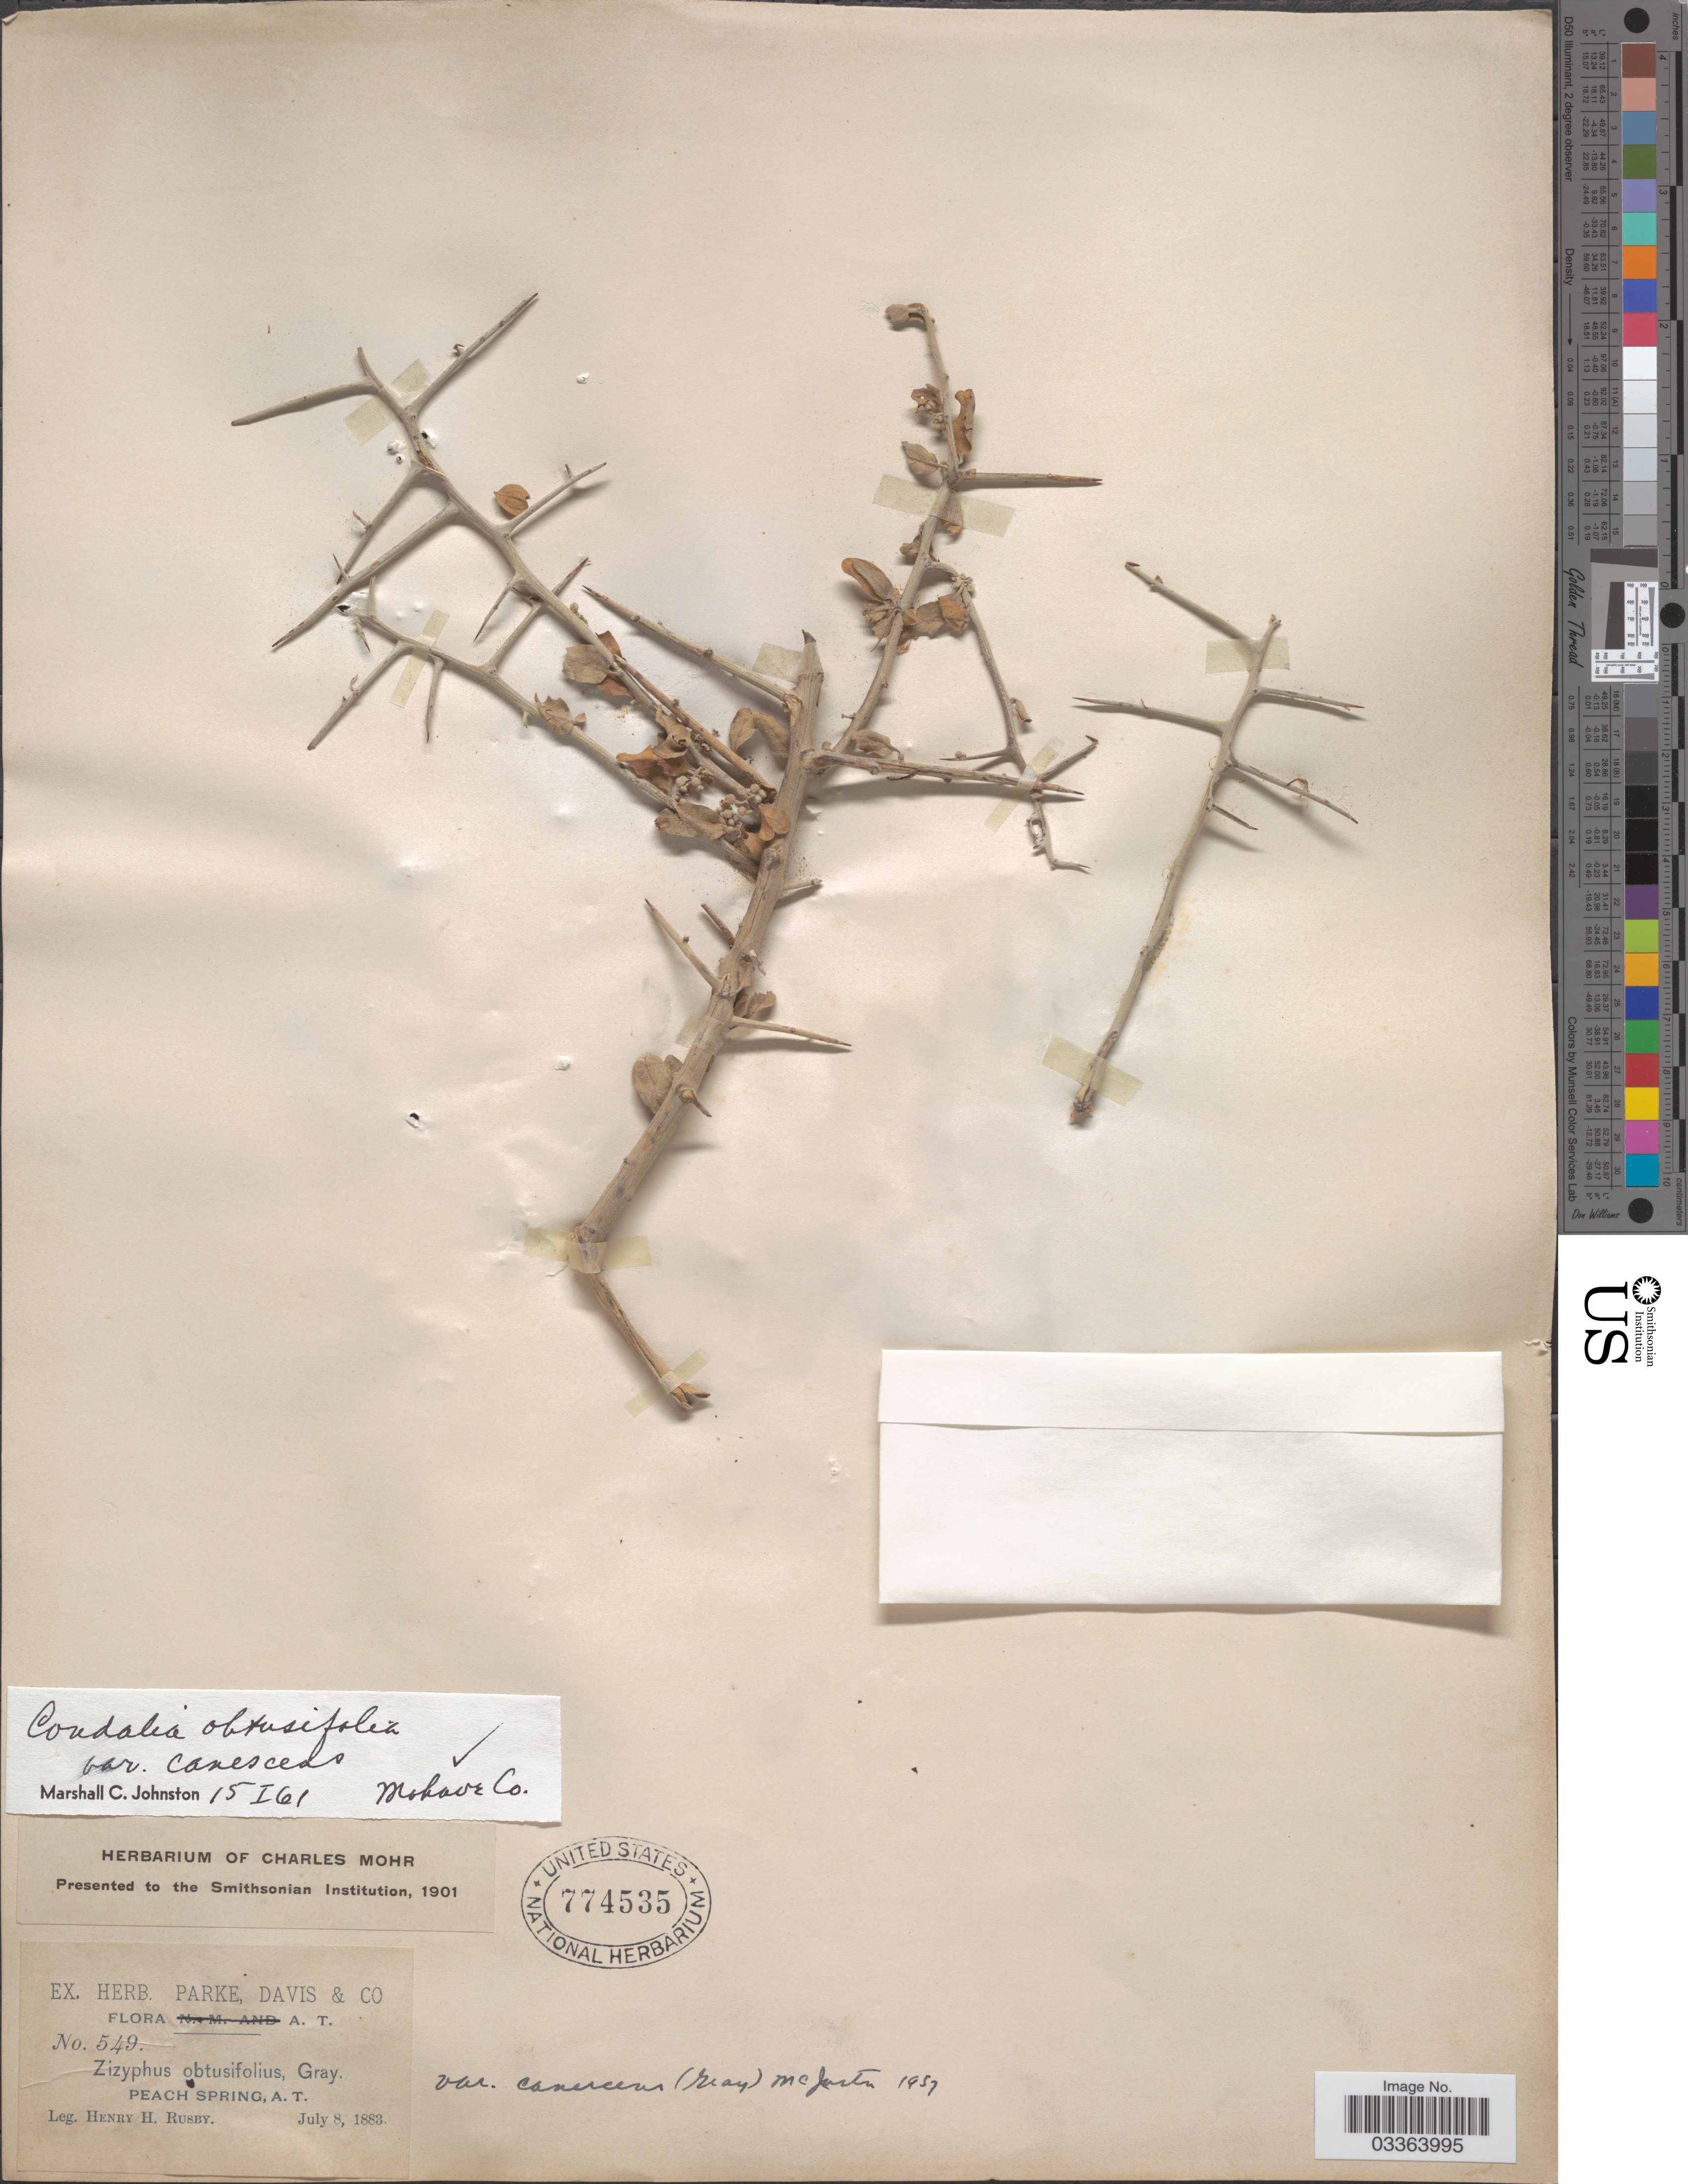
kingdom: Plantae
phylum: Tracheophyta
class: Magnoliopsida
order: Rosales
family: Rhamnaceae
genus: Sarcomphalus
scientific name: Sarcomphalus obtusifolius var. canescens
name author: (A. Gray) Hauenschild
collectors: H. H. Rusby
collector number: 549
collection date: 1883-07-08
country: United States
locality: Peach Spring, A.T.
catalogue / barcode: US 774535